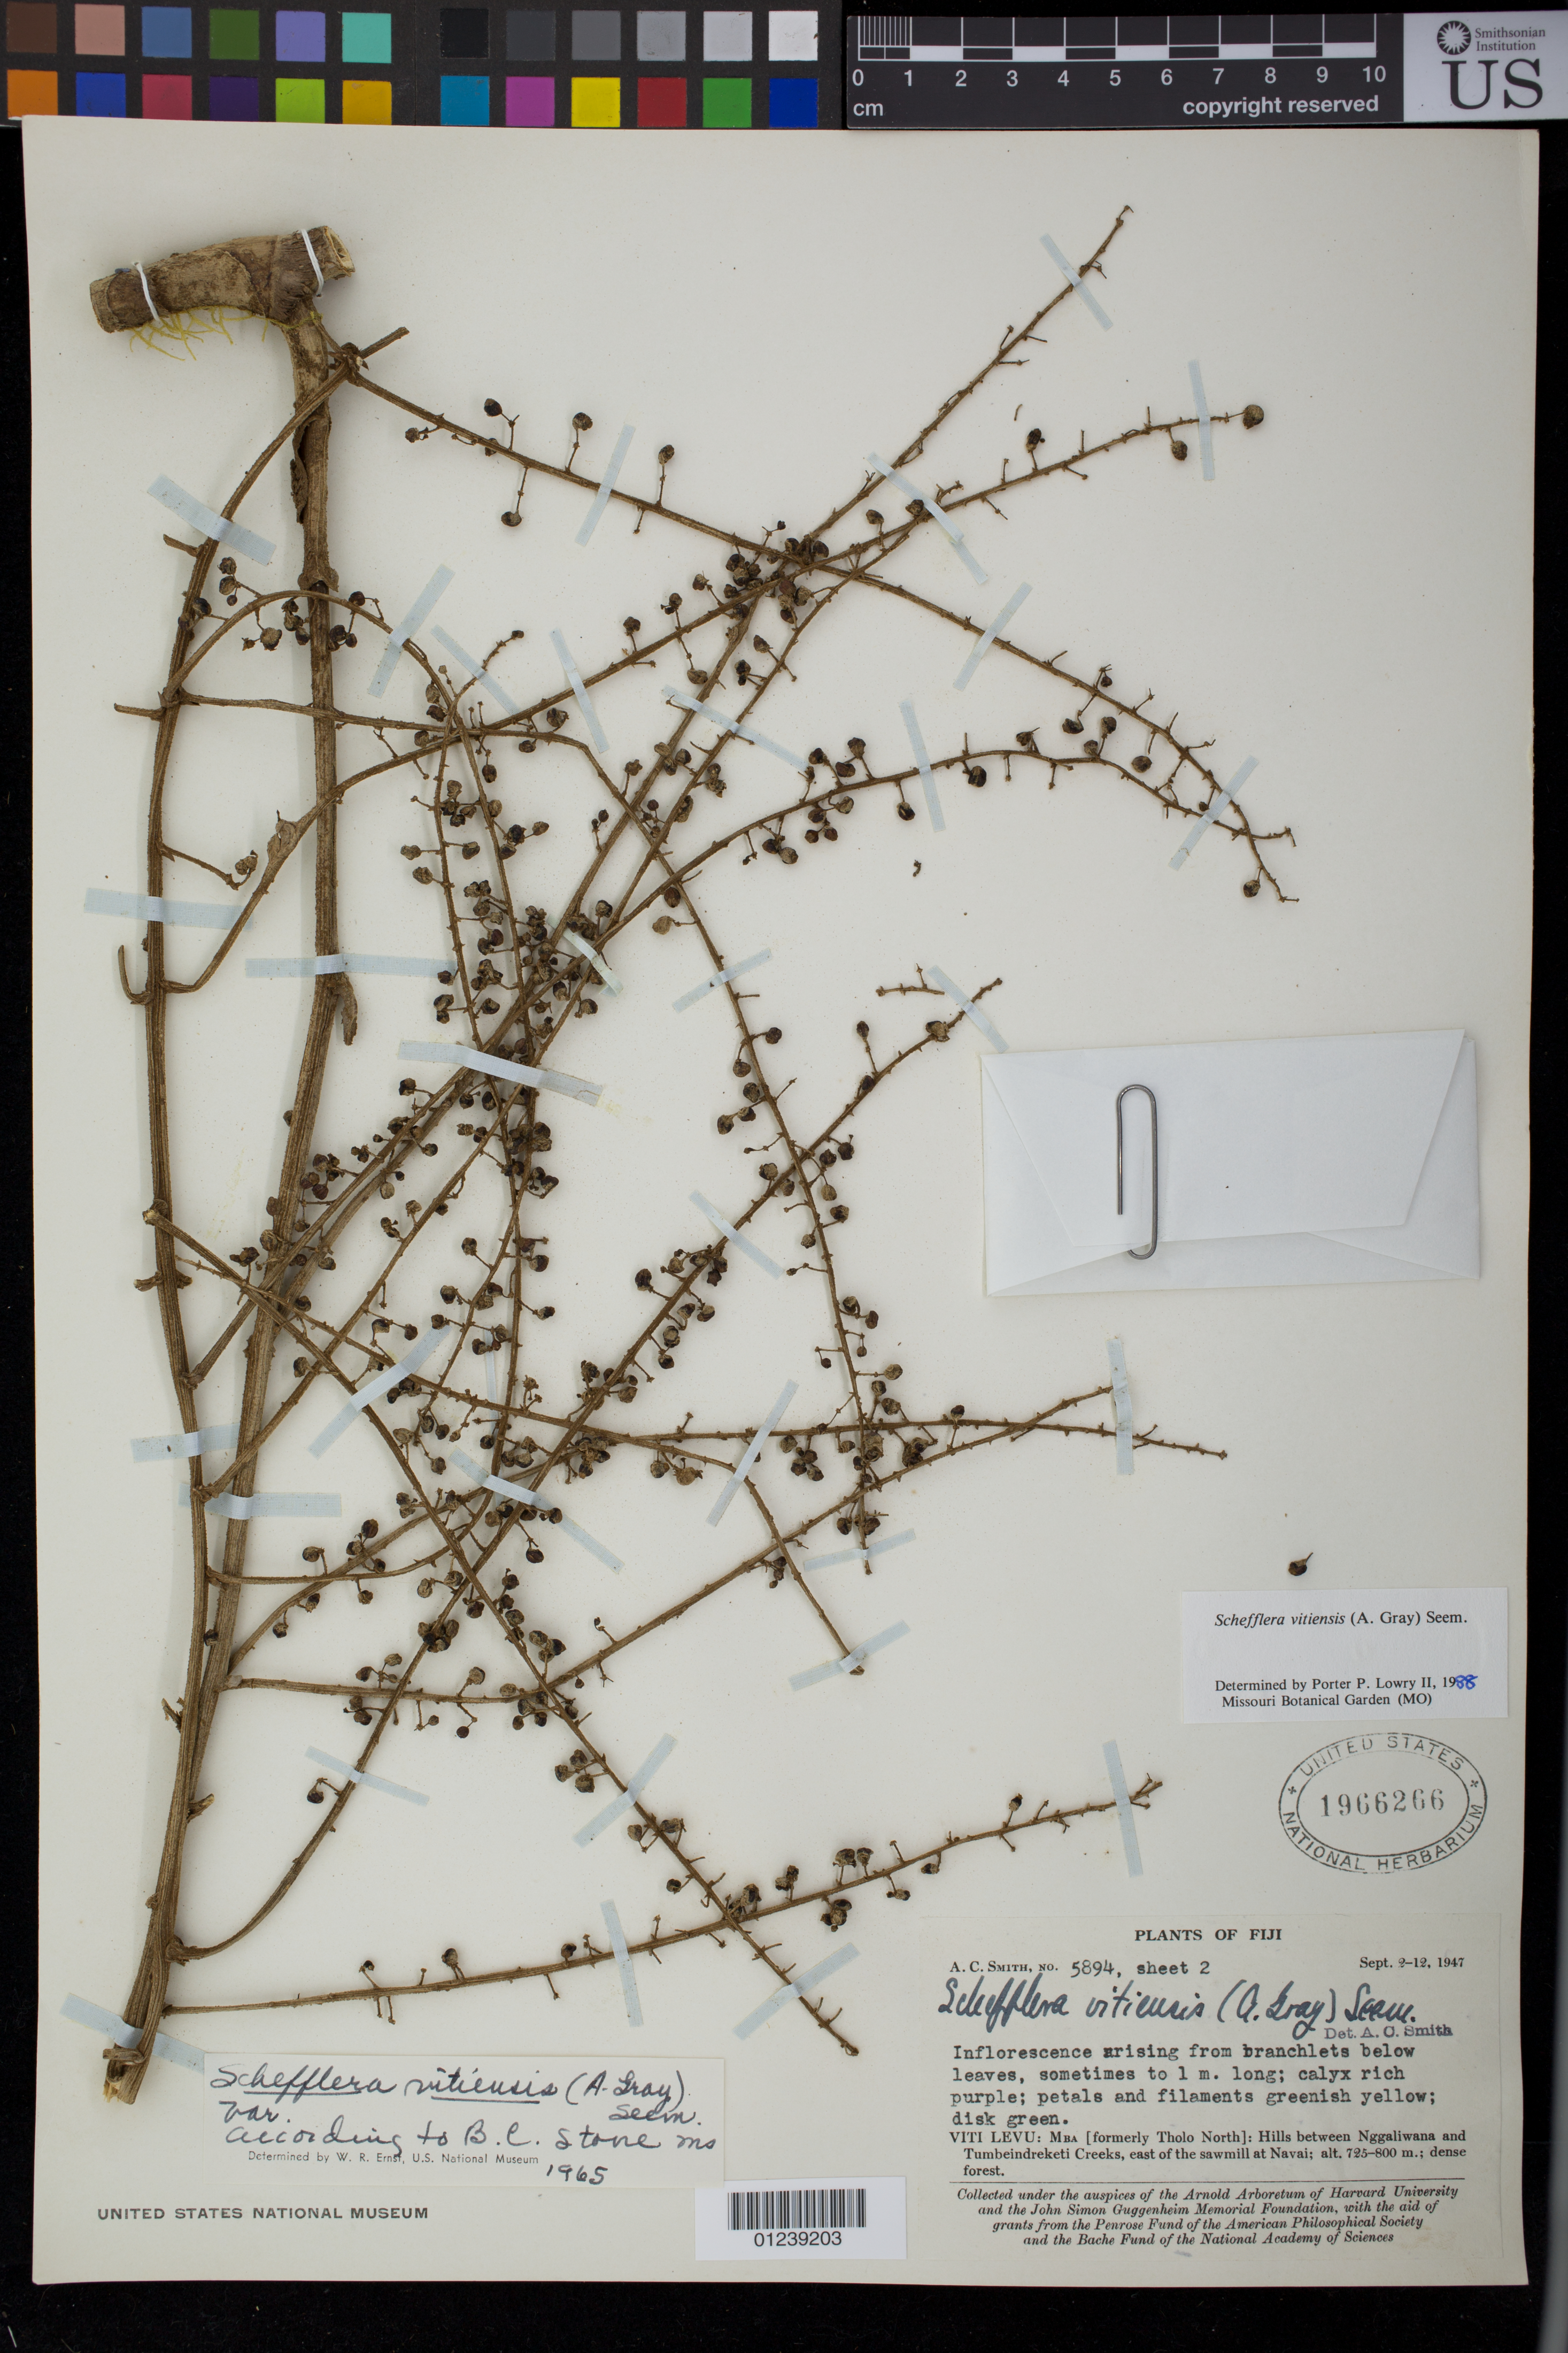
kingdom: Plantae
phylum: Tracheophyta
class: Magnoliopsida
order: Apiales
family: Araliaceae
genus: Schefflera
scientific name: Schefflera vitiensis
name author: (A. Gray) Seem.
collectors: A. C. Smith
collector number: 5894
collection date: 1947-09-02/1947-09-12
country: Fiji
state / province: Western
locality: Viti Levu: MBA [formerly Tholo North]: Hills between Nggaliwana and Tumbeindreketi Creeks, east of the sawmill at Navai.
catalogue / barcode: US 1966266